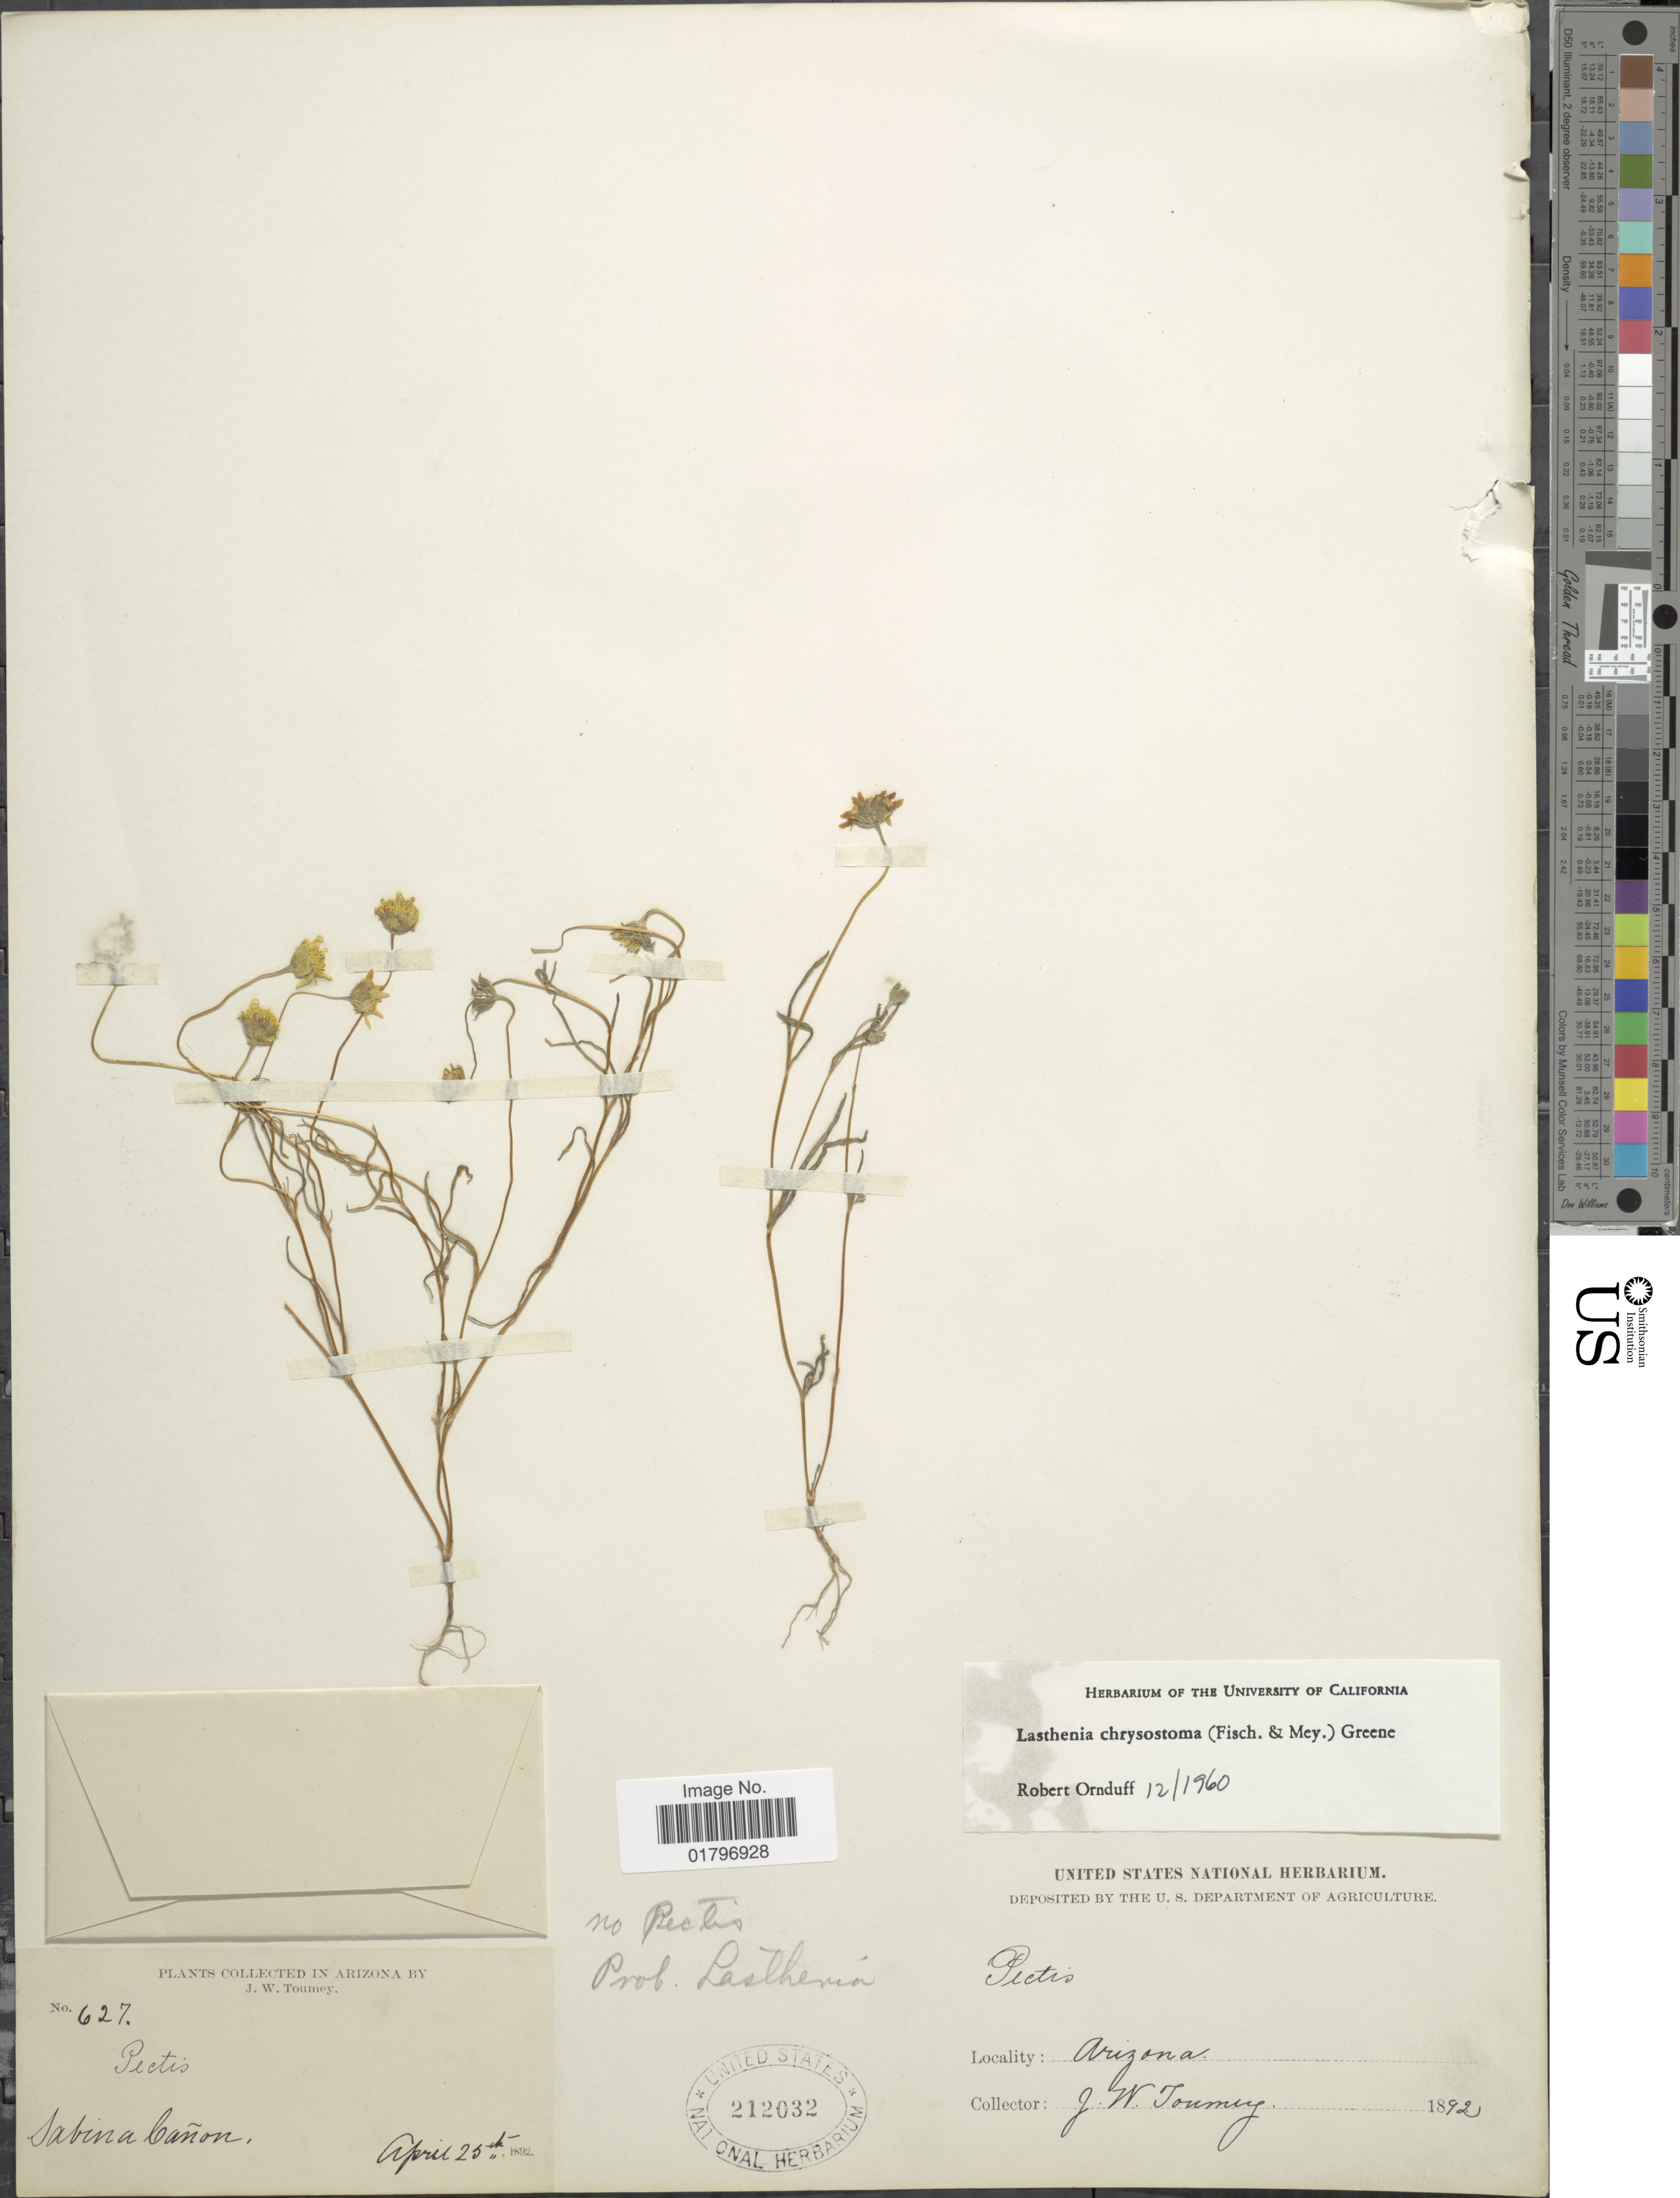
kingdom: Plantae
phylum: Tracheophyta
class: Magnoliopsida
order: Asterales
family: Asteraceae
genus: Lasthenia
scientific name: Lasthenia chrysostoma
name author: (Fisch. & C.A. Mey.) Greene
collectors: J. W. Toumey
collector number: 627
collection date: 1892-04-25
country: United States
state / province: Arizona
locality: Sabina Cañon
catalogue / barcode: US 212032